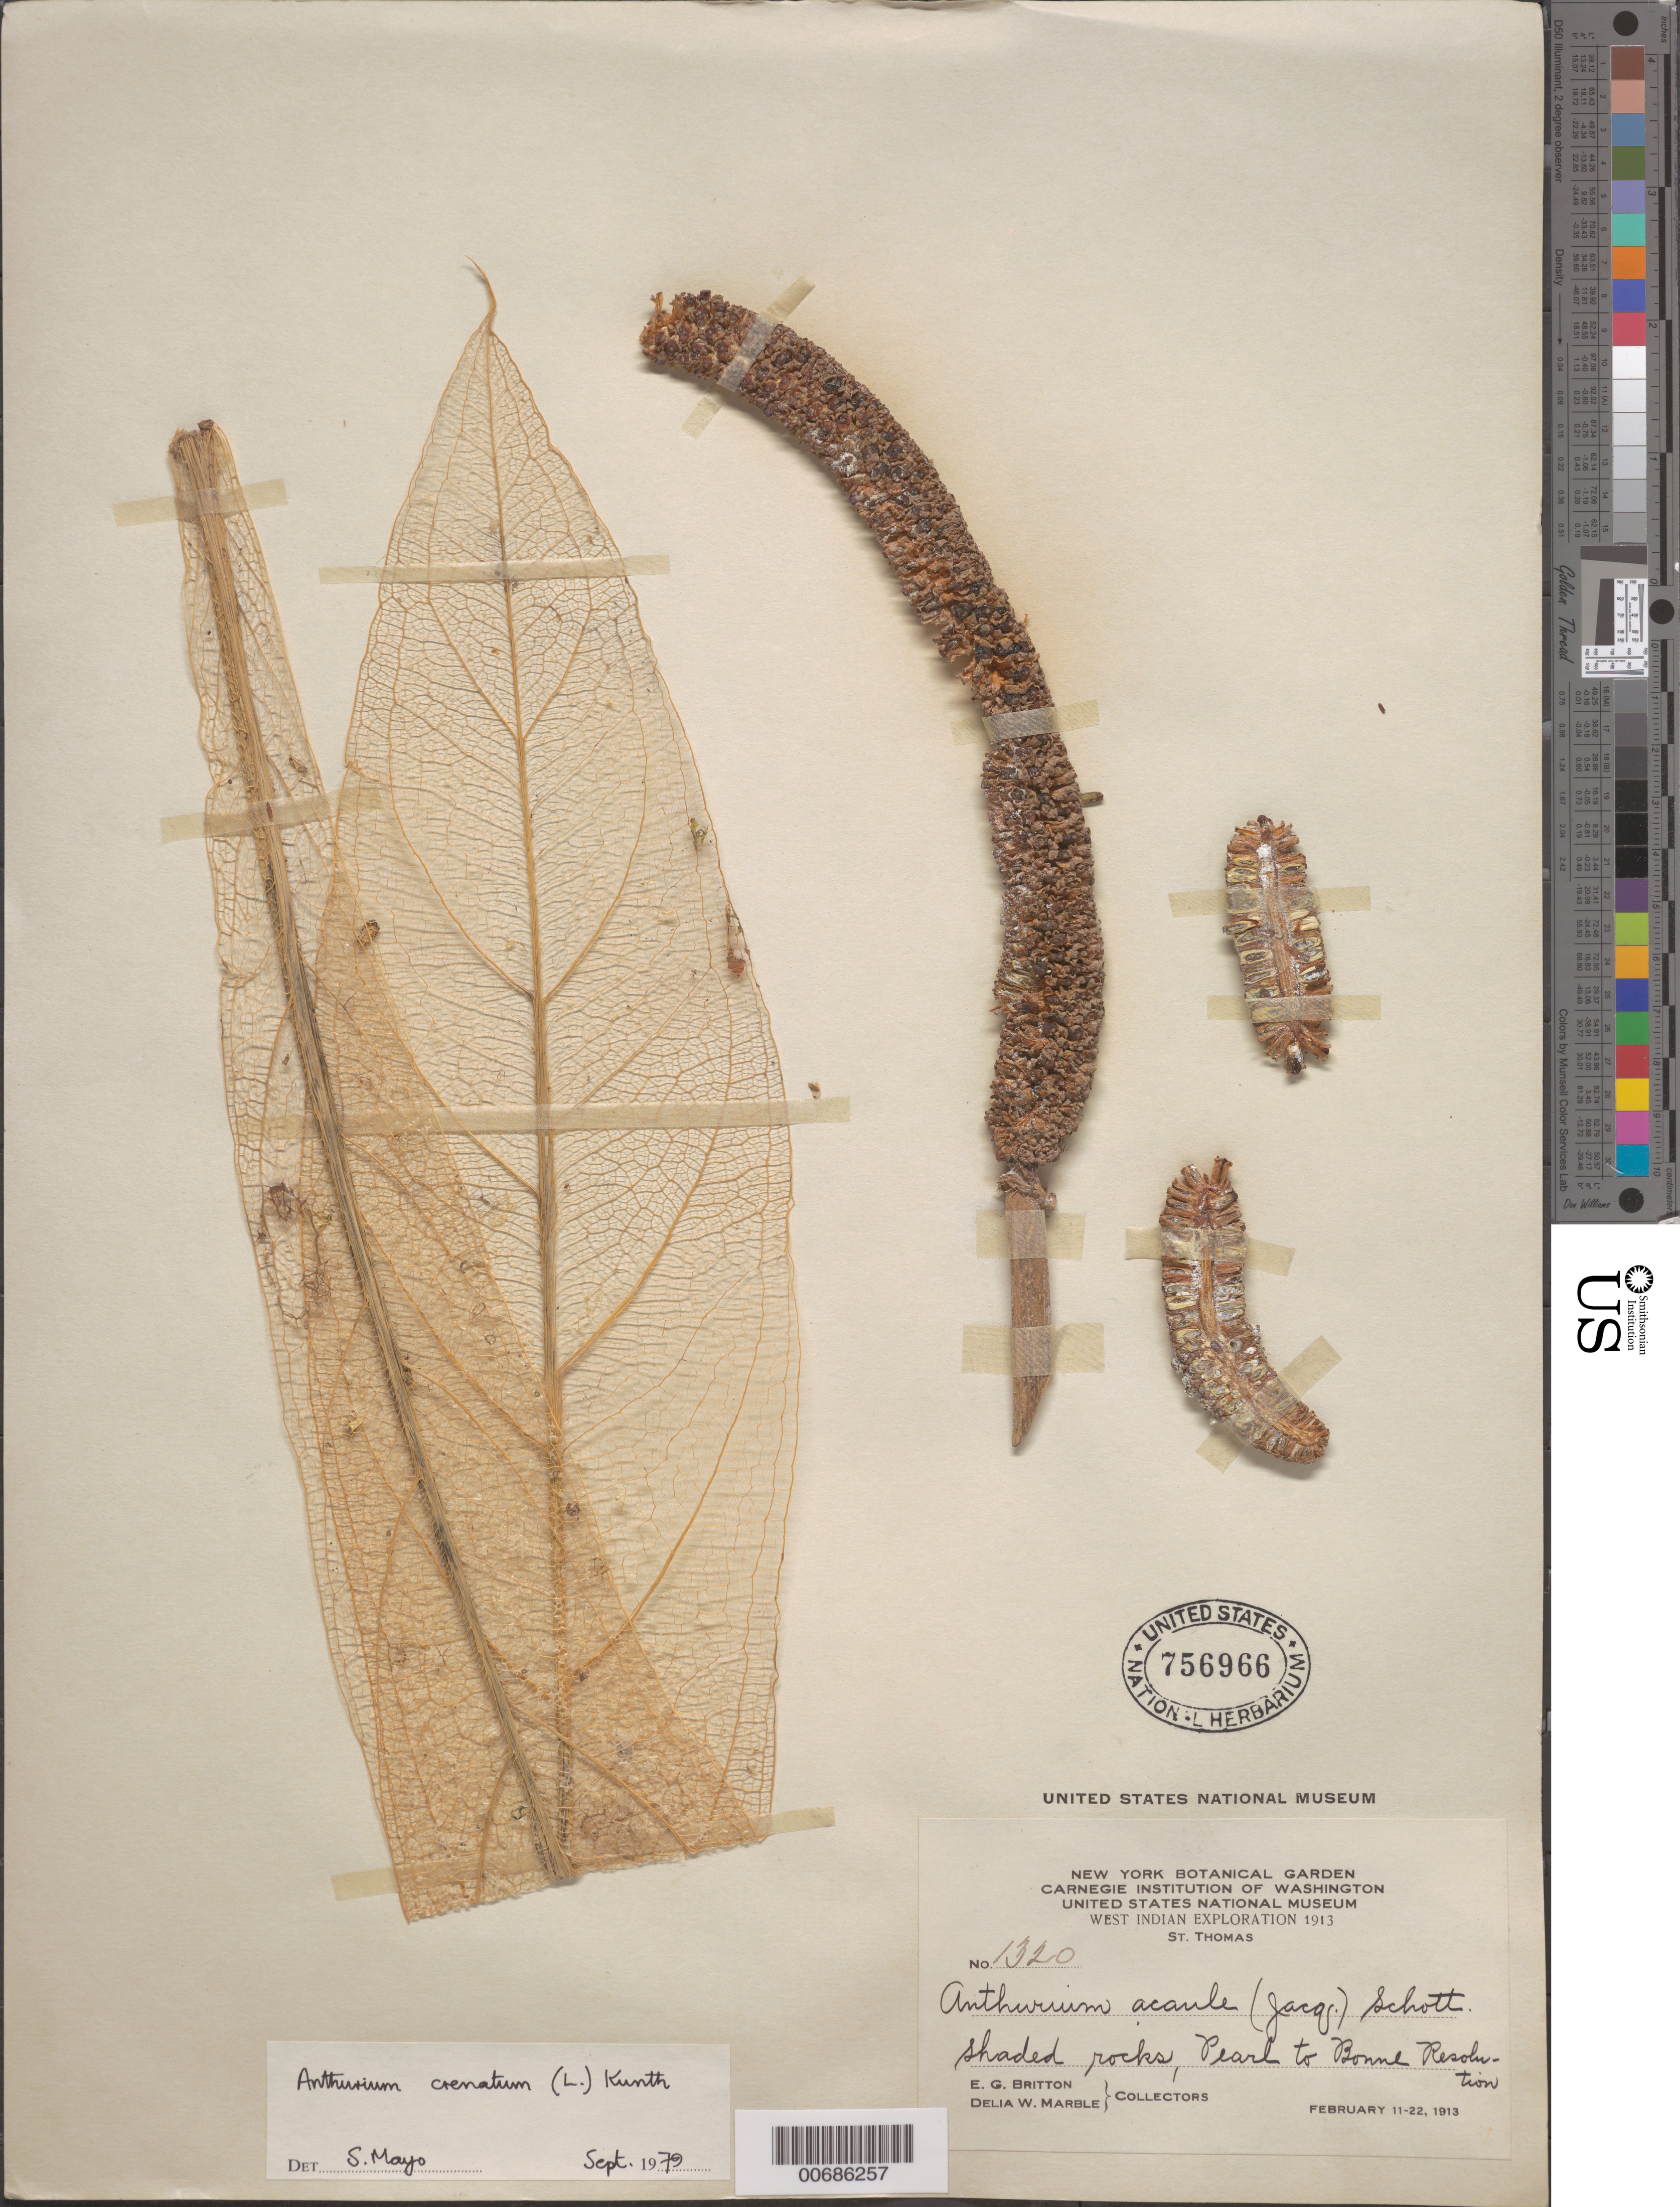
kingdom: Plantae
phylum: Tracheophyta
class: Liliopsida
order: Alismatales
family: Araceae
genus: Anthurium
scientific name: Anthurium crenatum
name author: (L.) Kunth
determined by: Mayo, S.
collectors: N. Britton & D. W. Marble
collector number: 1320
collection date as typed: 11 Feb 1913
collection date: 1913-02-11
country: U.S. Virgin Islands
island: St. Thomas Island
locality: Pearl to Bonne Resolution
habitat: Shaded rocks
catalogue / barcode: US 756966